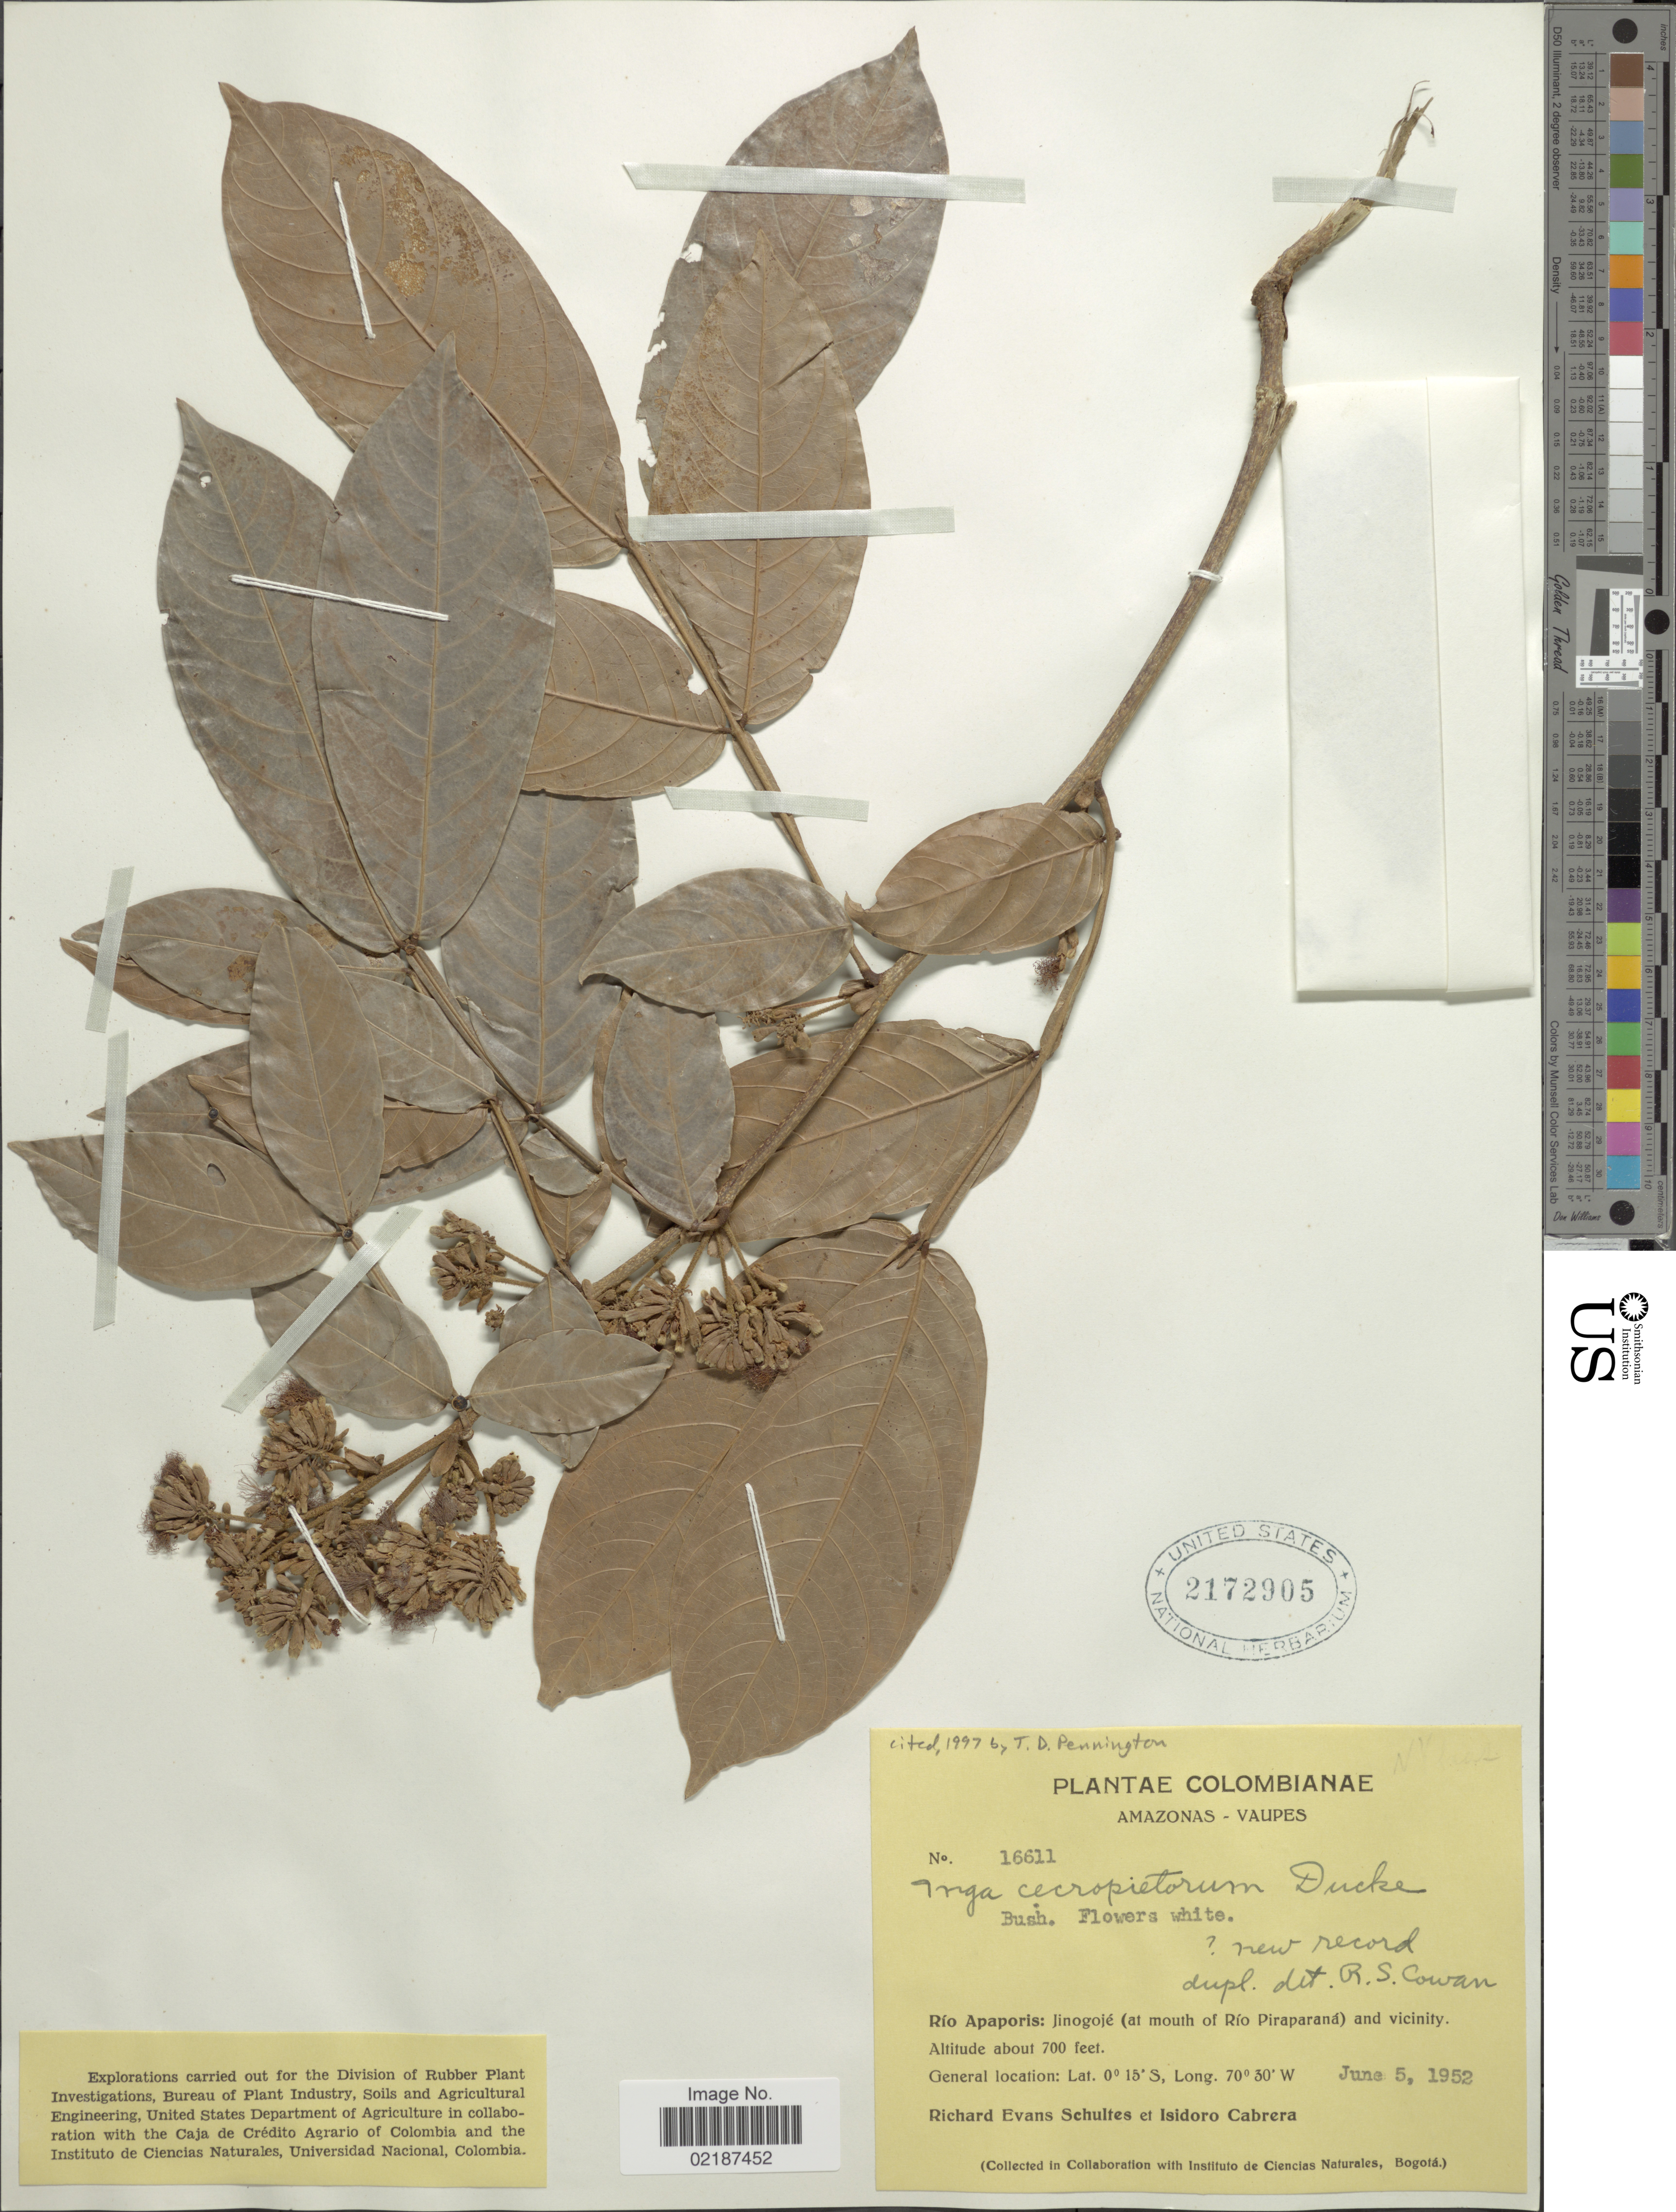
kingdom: Plantae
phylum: Tracheophyta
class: Magnoliopsida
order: Fabales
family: Fabaceae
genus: Inga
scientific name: Inga cecropietorum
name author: Ducke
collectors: R. E. Schultes & I. Cabrera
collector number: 16611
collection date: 1952-06-05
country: Colombia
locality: Amazonas - Vaupes. Rio Apaporis: Jinogoje ( at mouth of Rio Piraparana) and vicinity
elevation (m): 213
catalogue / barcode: US 2172905